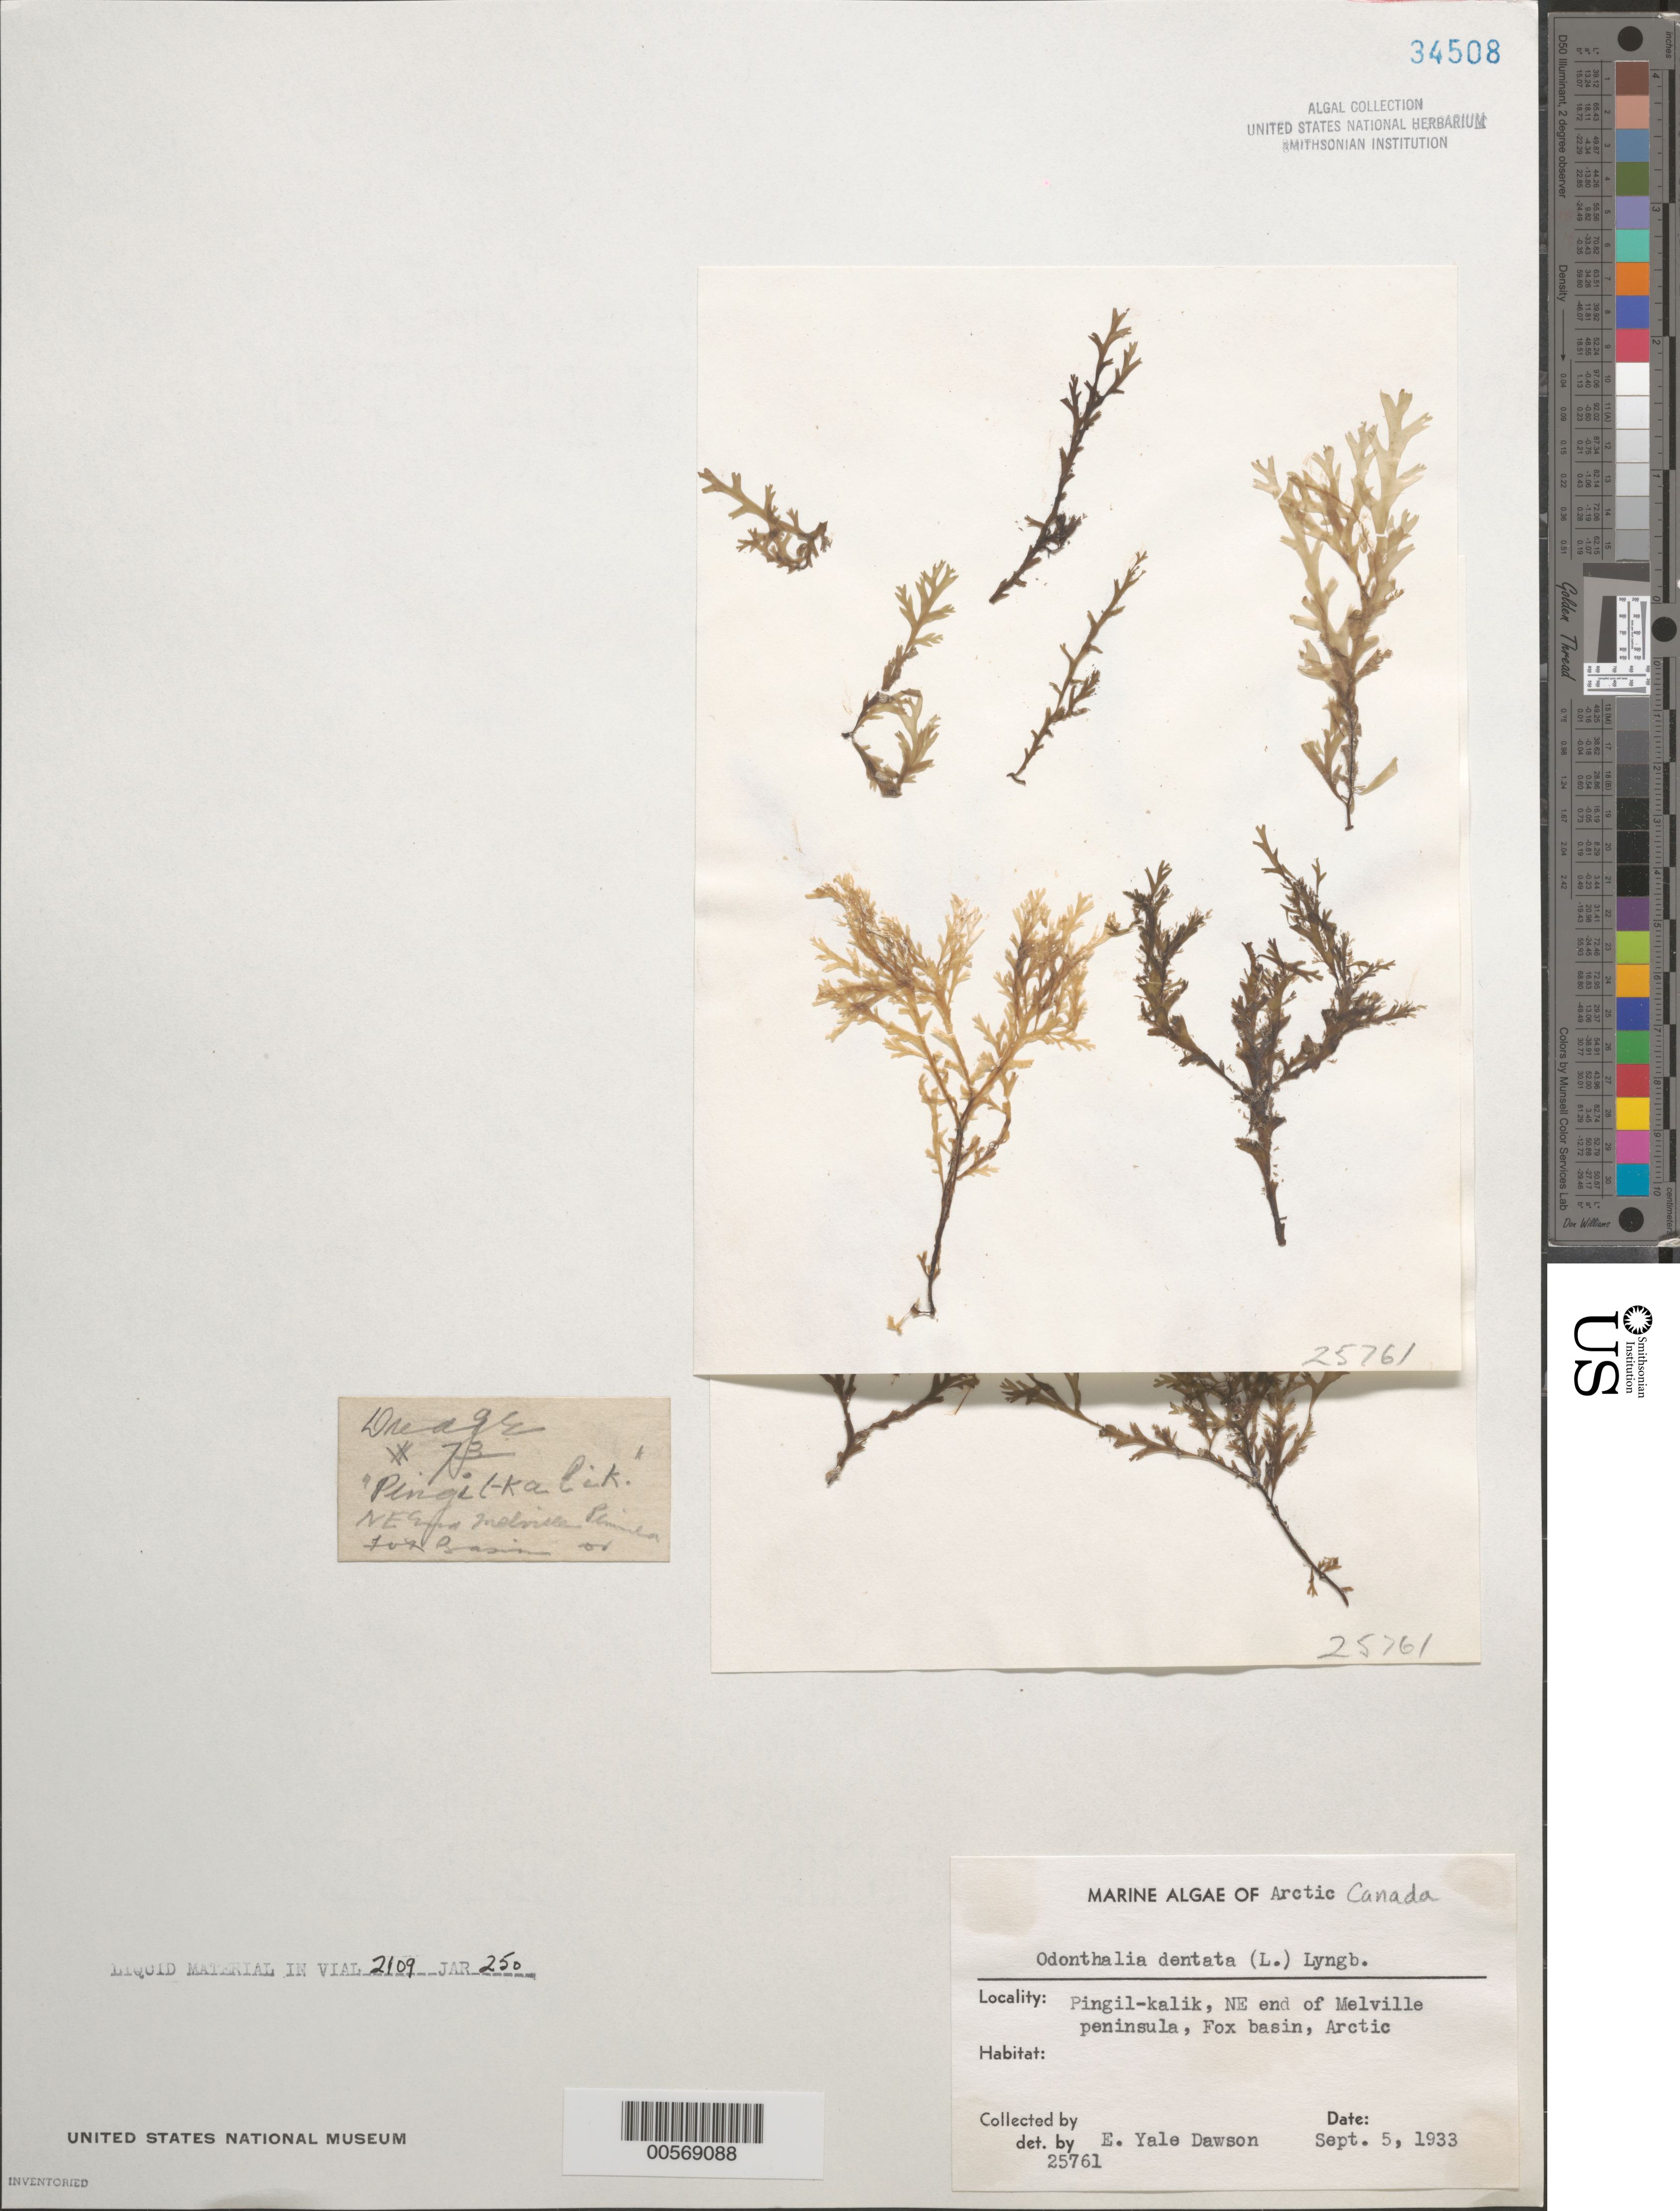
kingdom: Plantae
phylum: Rhodophyta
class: Florideophyceae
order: Ceramiales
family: Rhodomelaceae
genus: Odonthalia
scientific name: Odonthalia dentata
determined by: Dawson, E. Y.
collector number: EYD 25761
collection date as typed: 05 Sep 1933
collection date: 1933-09-05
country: Canada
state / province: Nunavut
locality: Pingil-kalik, melville peninsula, foxe basin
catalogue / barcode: US 34508